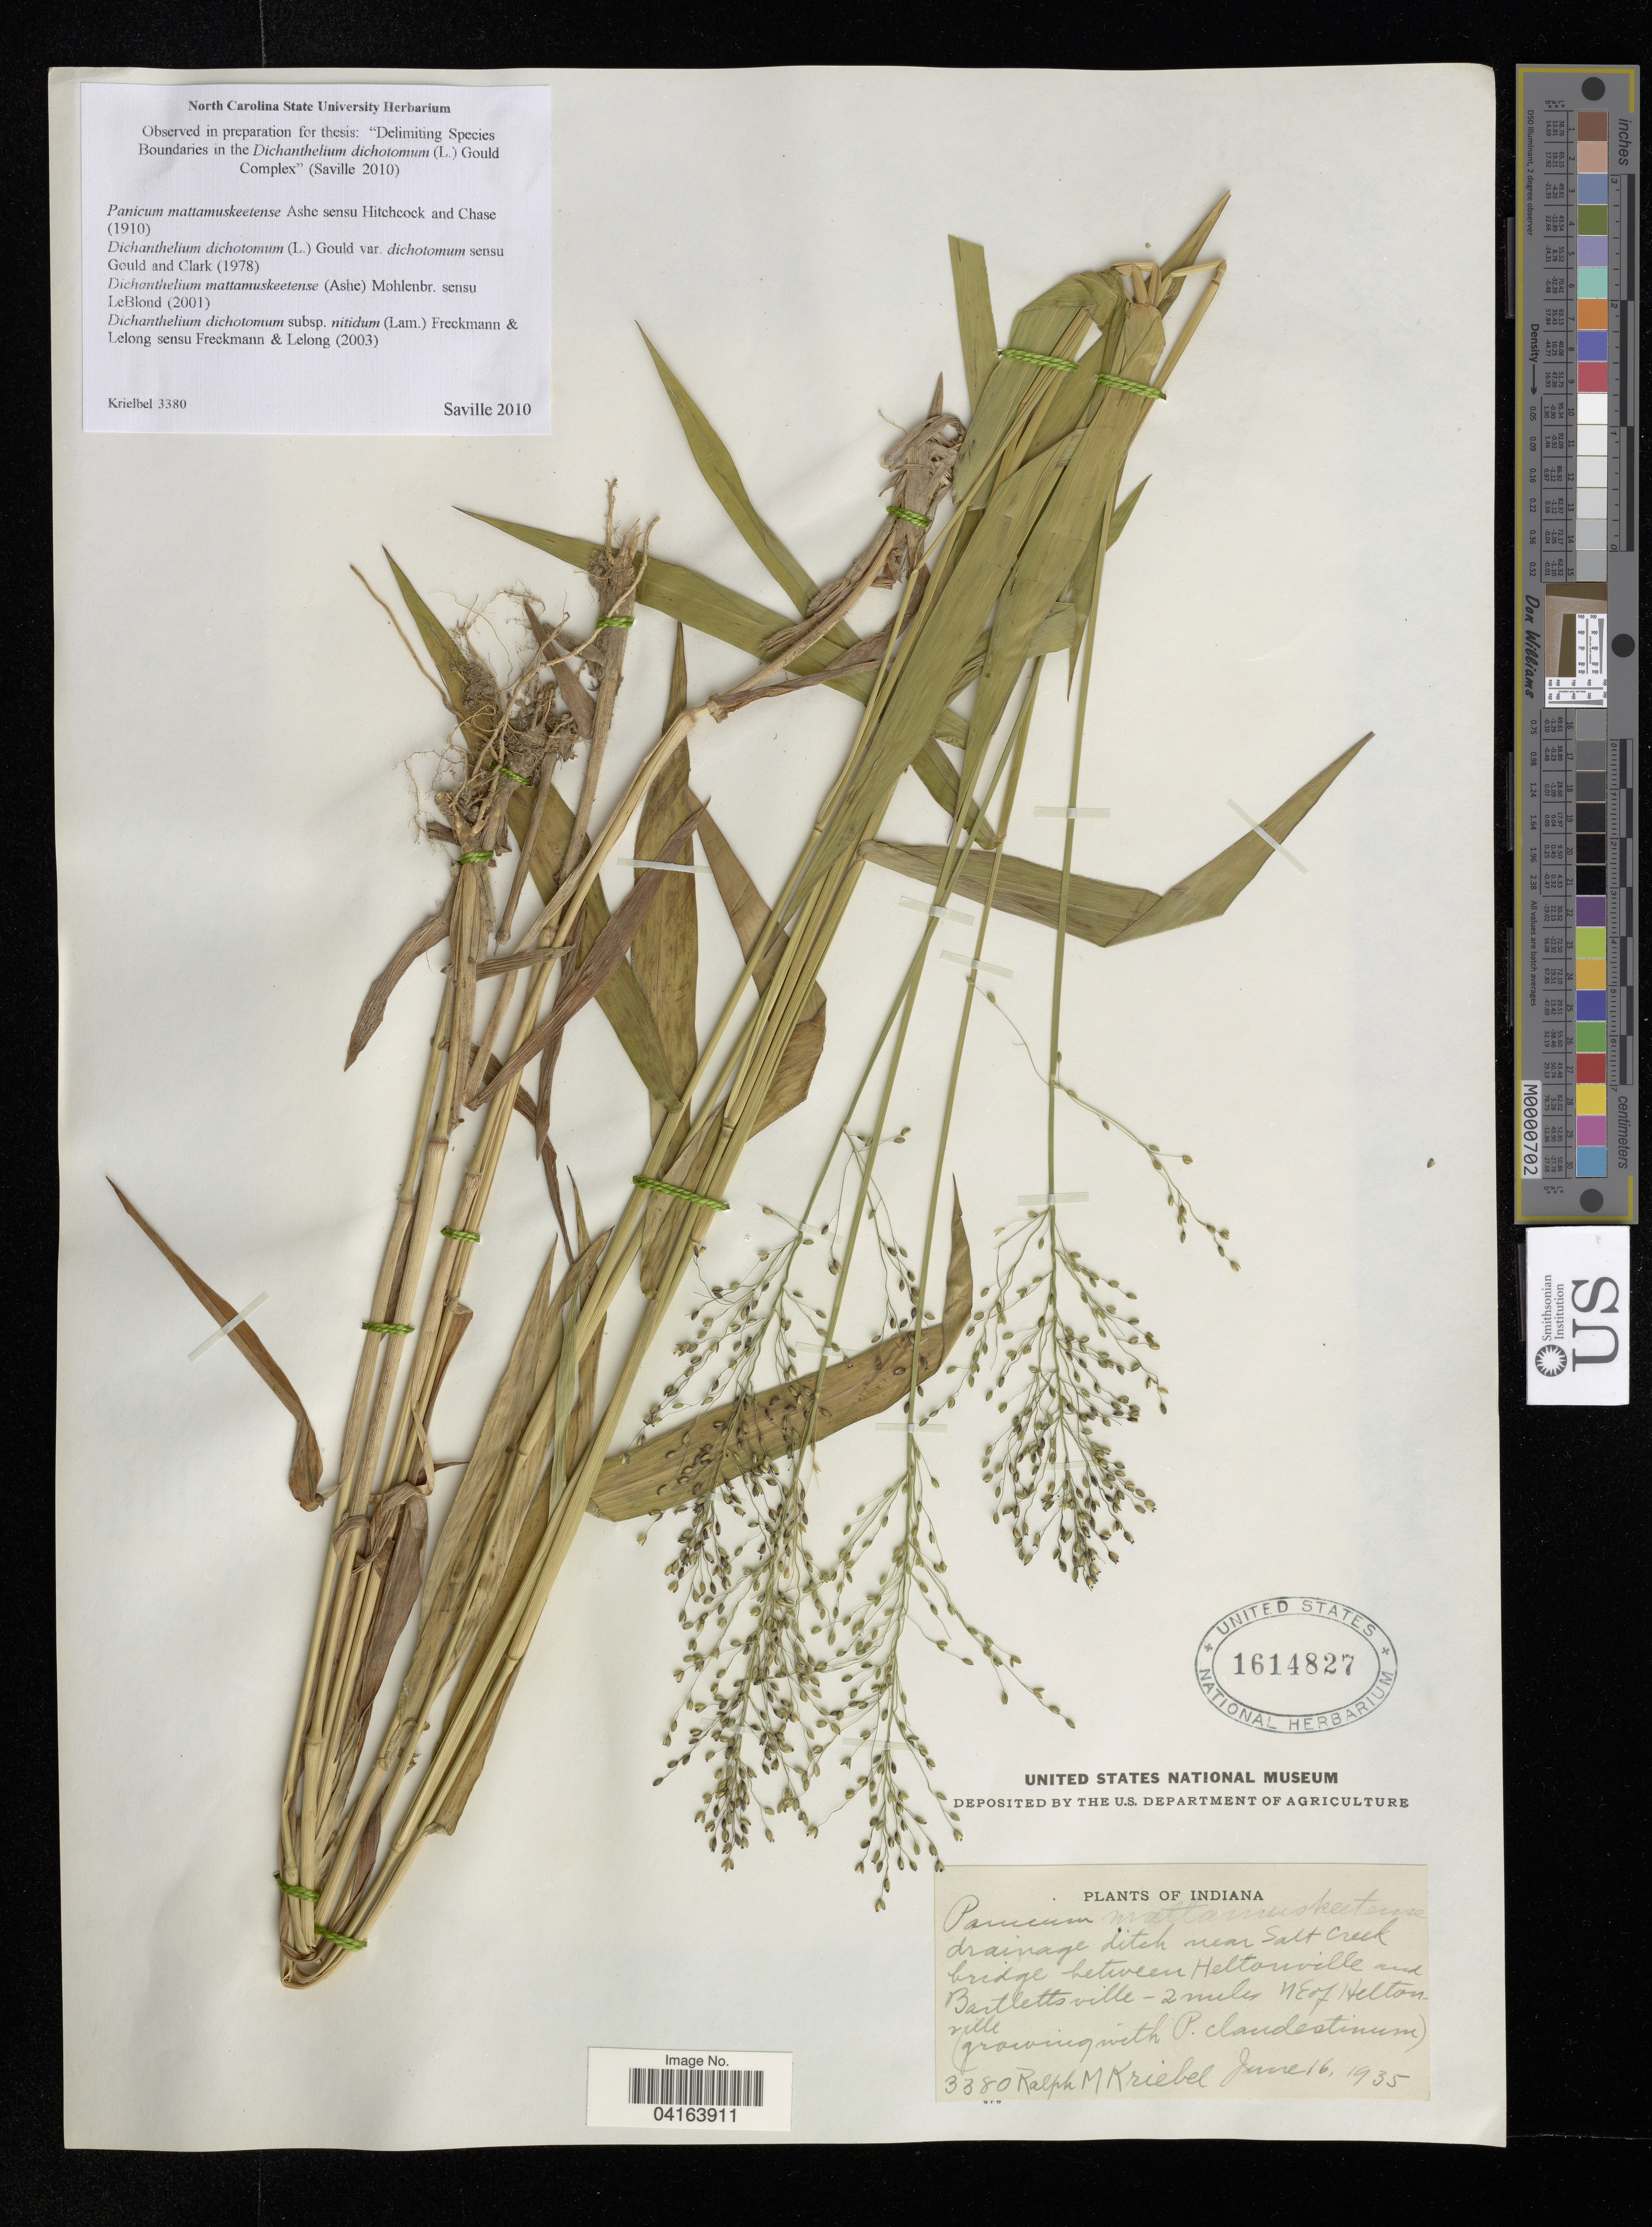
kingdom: Plantae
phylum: Tracheophyta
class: Liliopsida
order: Poales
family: Poaceae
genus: Dichanthelium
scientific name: Dichanthelium dichotomum subsp. lucidum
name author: (Ashe) Freckmann & Lelong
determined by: Saville, A. C., (NCSC), North Carolina State University (UNITED STATES)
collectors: R. Kriebel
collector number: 3380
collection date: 1935-06-16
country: United States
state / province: Indiana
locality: Near Salt Creek bridge between Heltonville and Bartletts ville - 2 miles NE of Heltonville.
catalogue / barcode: US 1614827